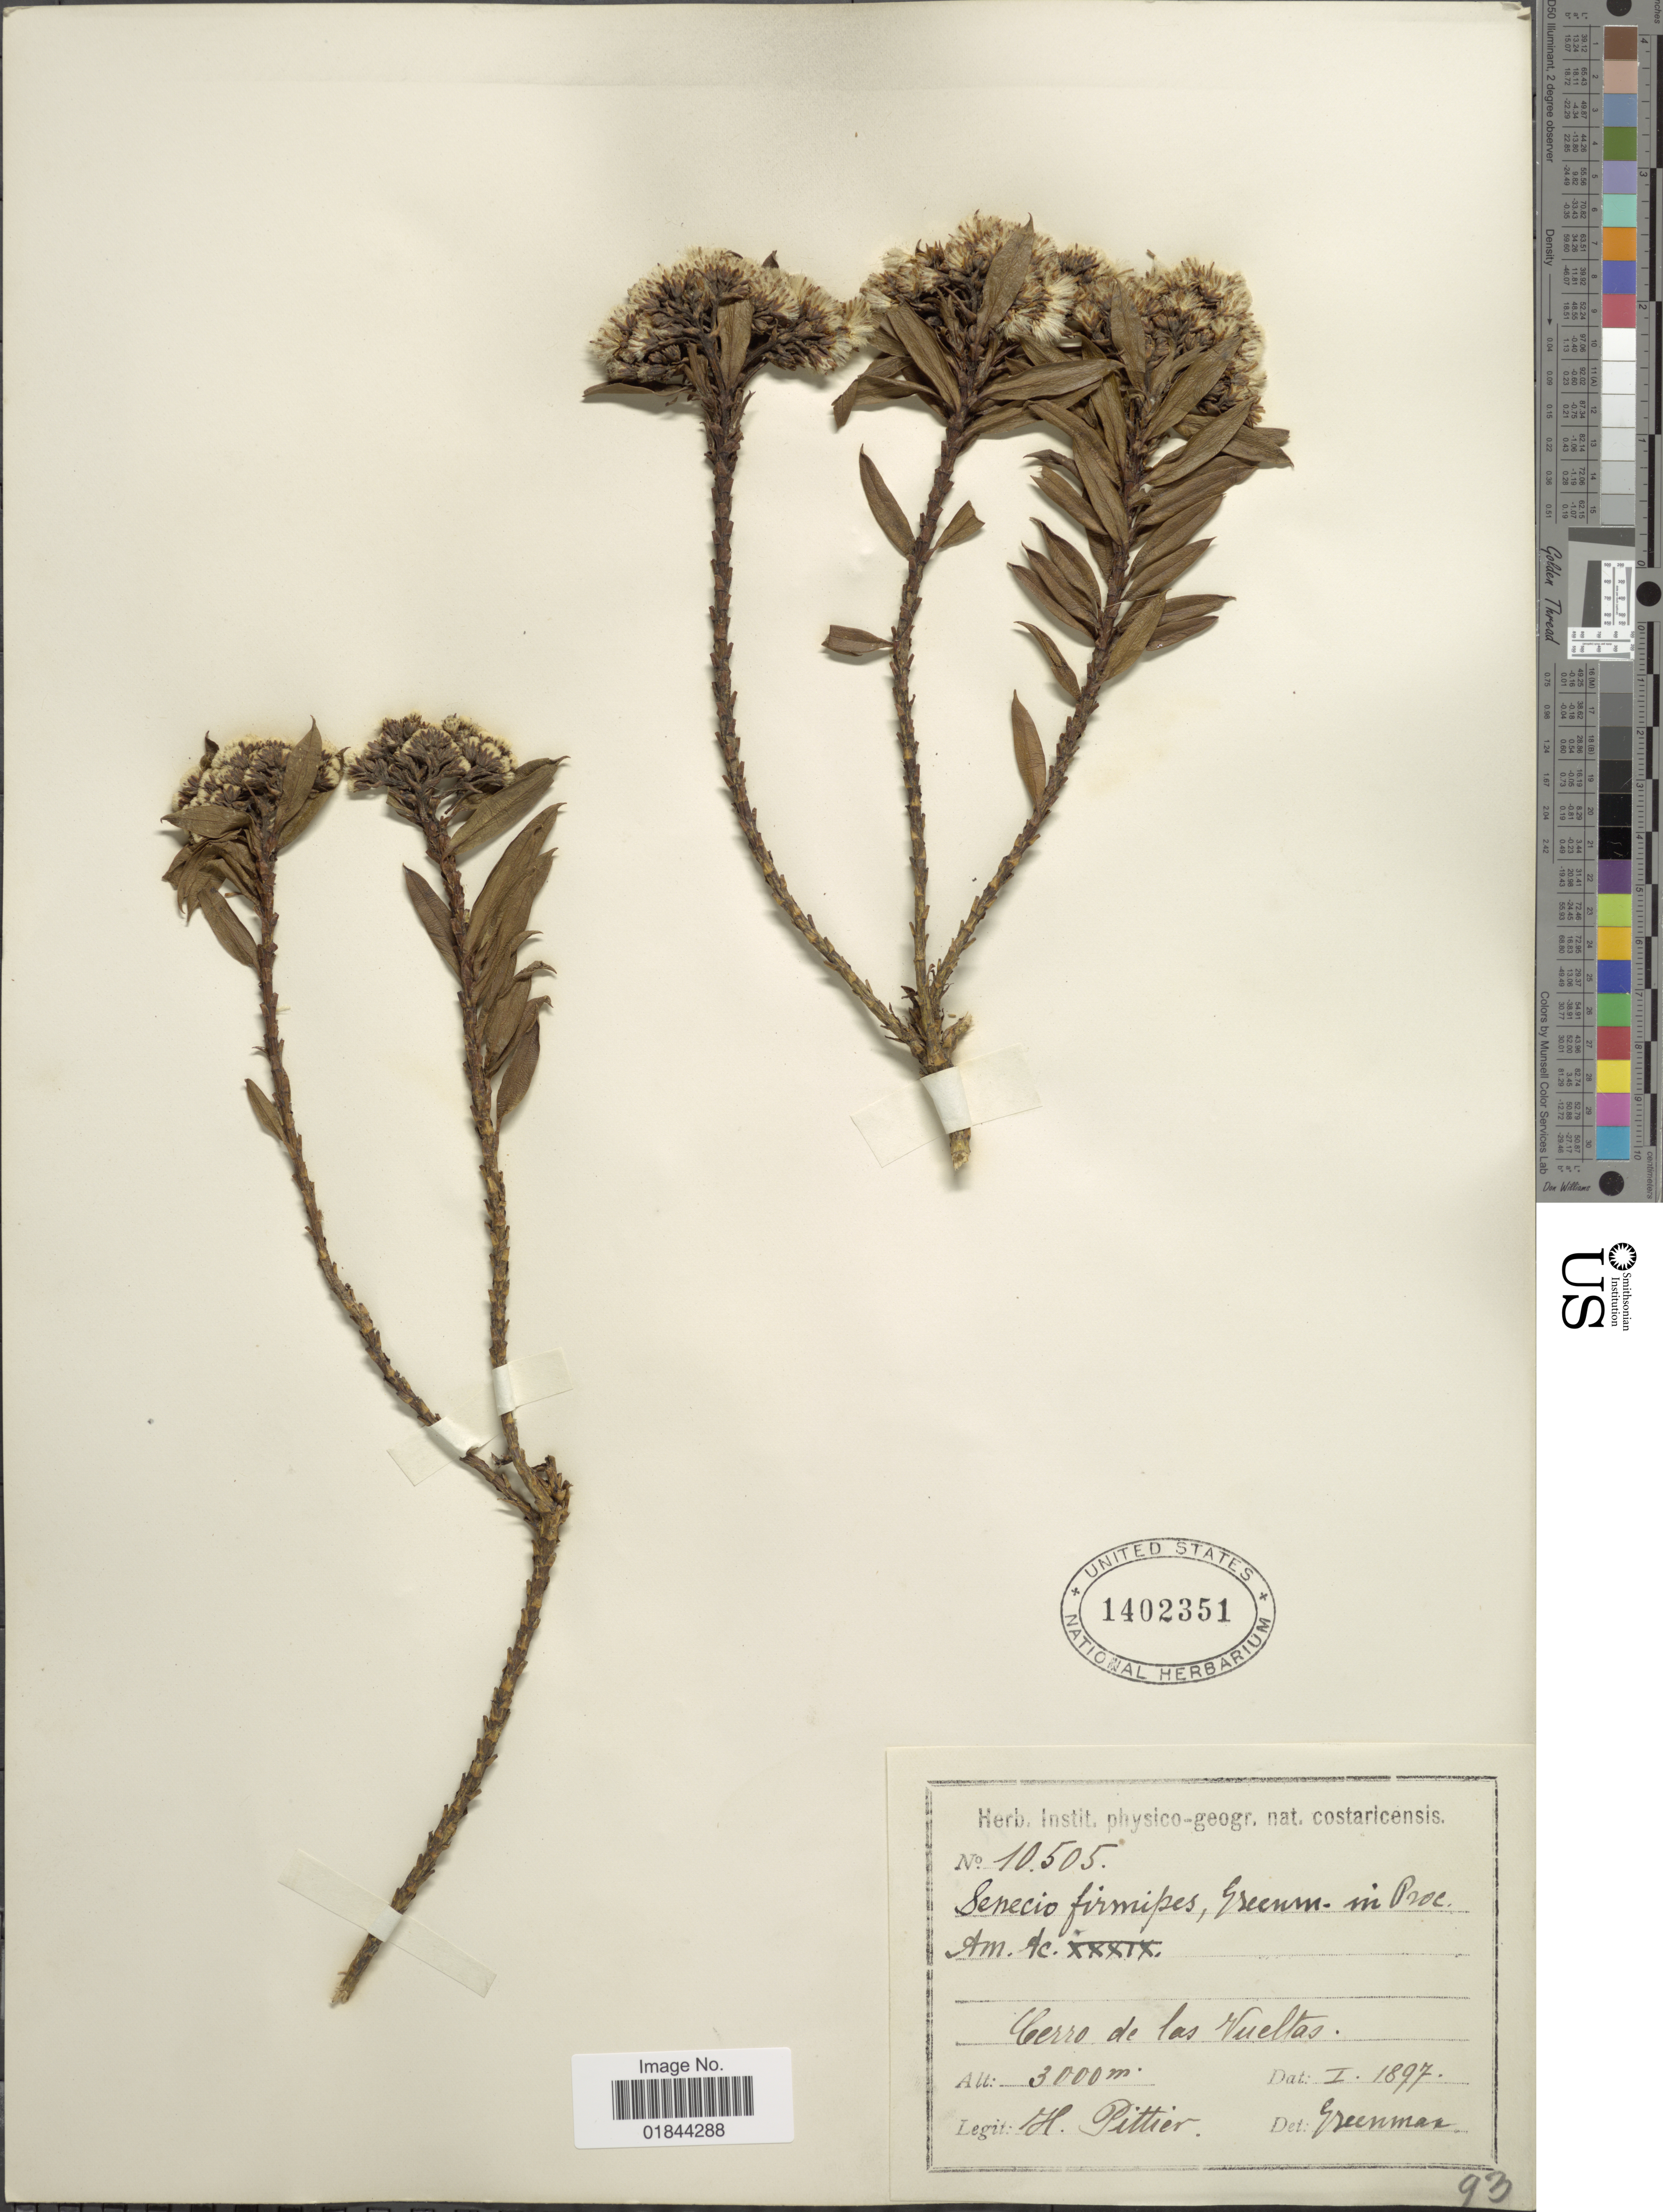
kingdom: Plantae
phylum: Tracheophyta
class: Magnoliopsida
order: Asterales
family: Asteraceae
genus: Pentacalia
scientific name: Pentacalia firmipes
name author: (Greenm.) Cuatrec.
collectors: H. F. Pittier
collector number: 10505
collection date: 1897-01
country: Costa Rica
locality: Cerro de las Vueltas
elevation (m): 3000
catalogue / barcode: US 1402351